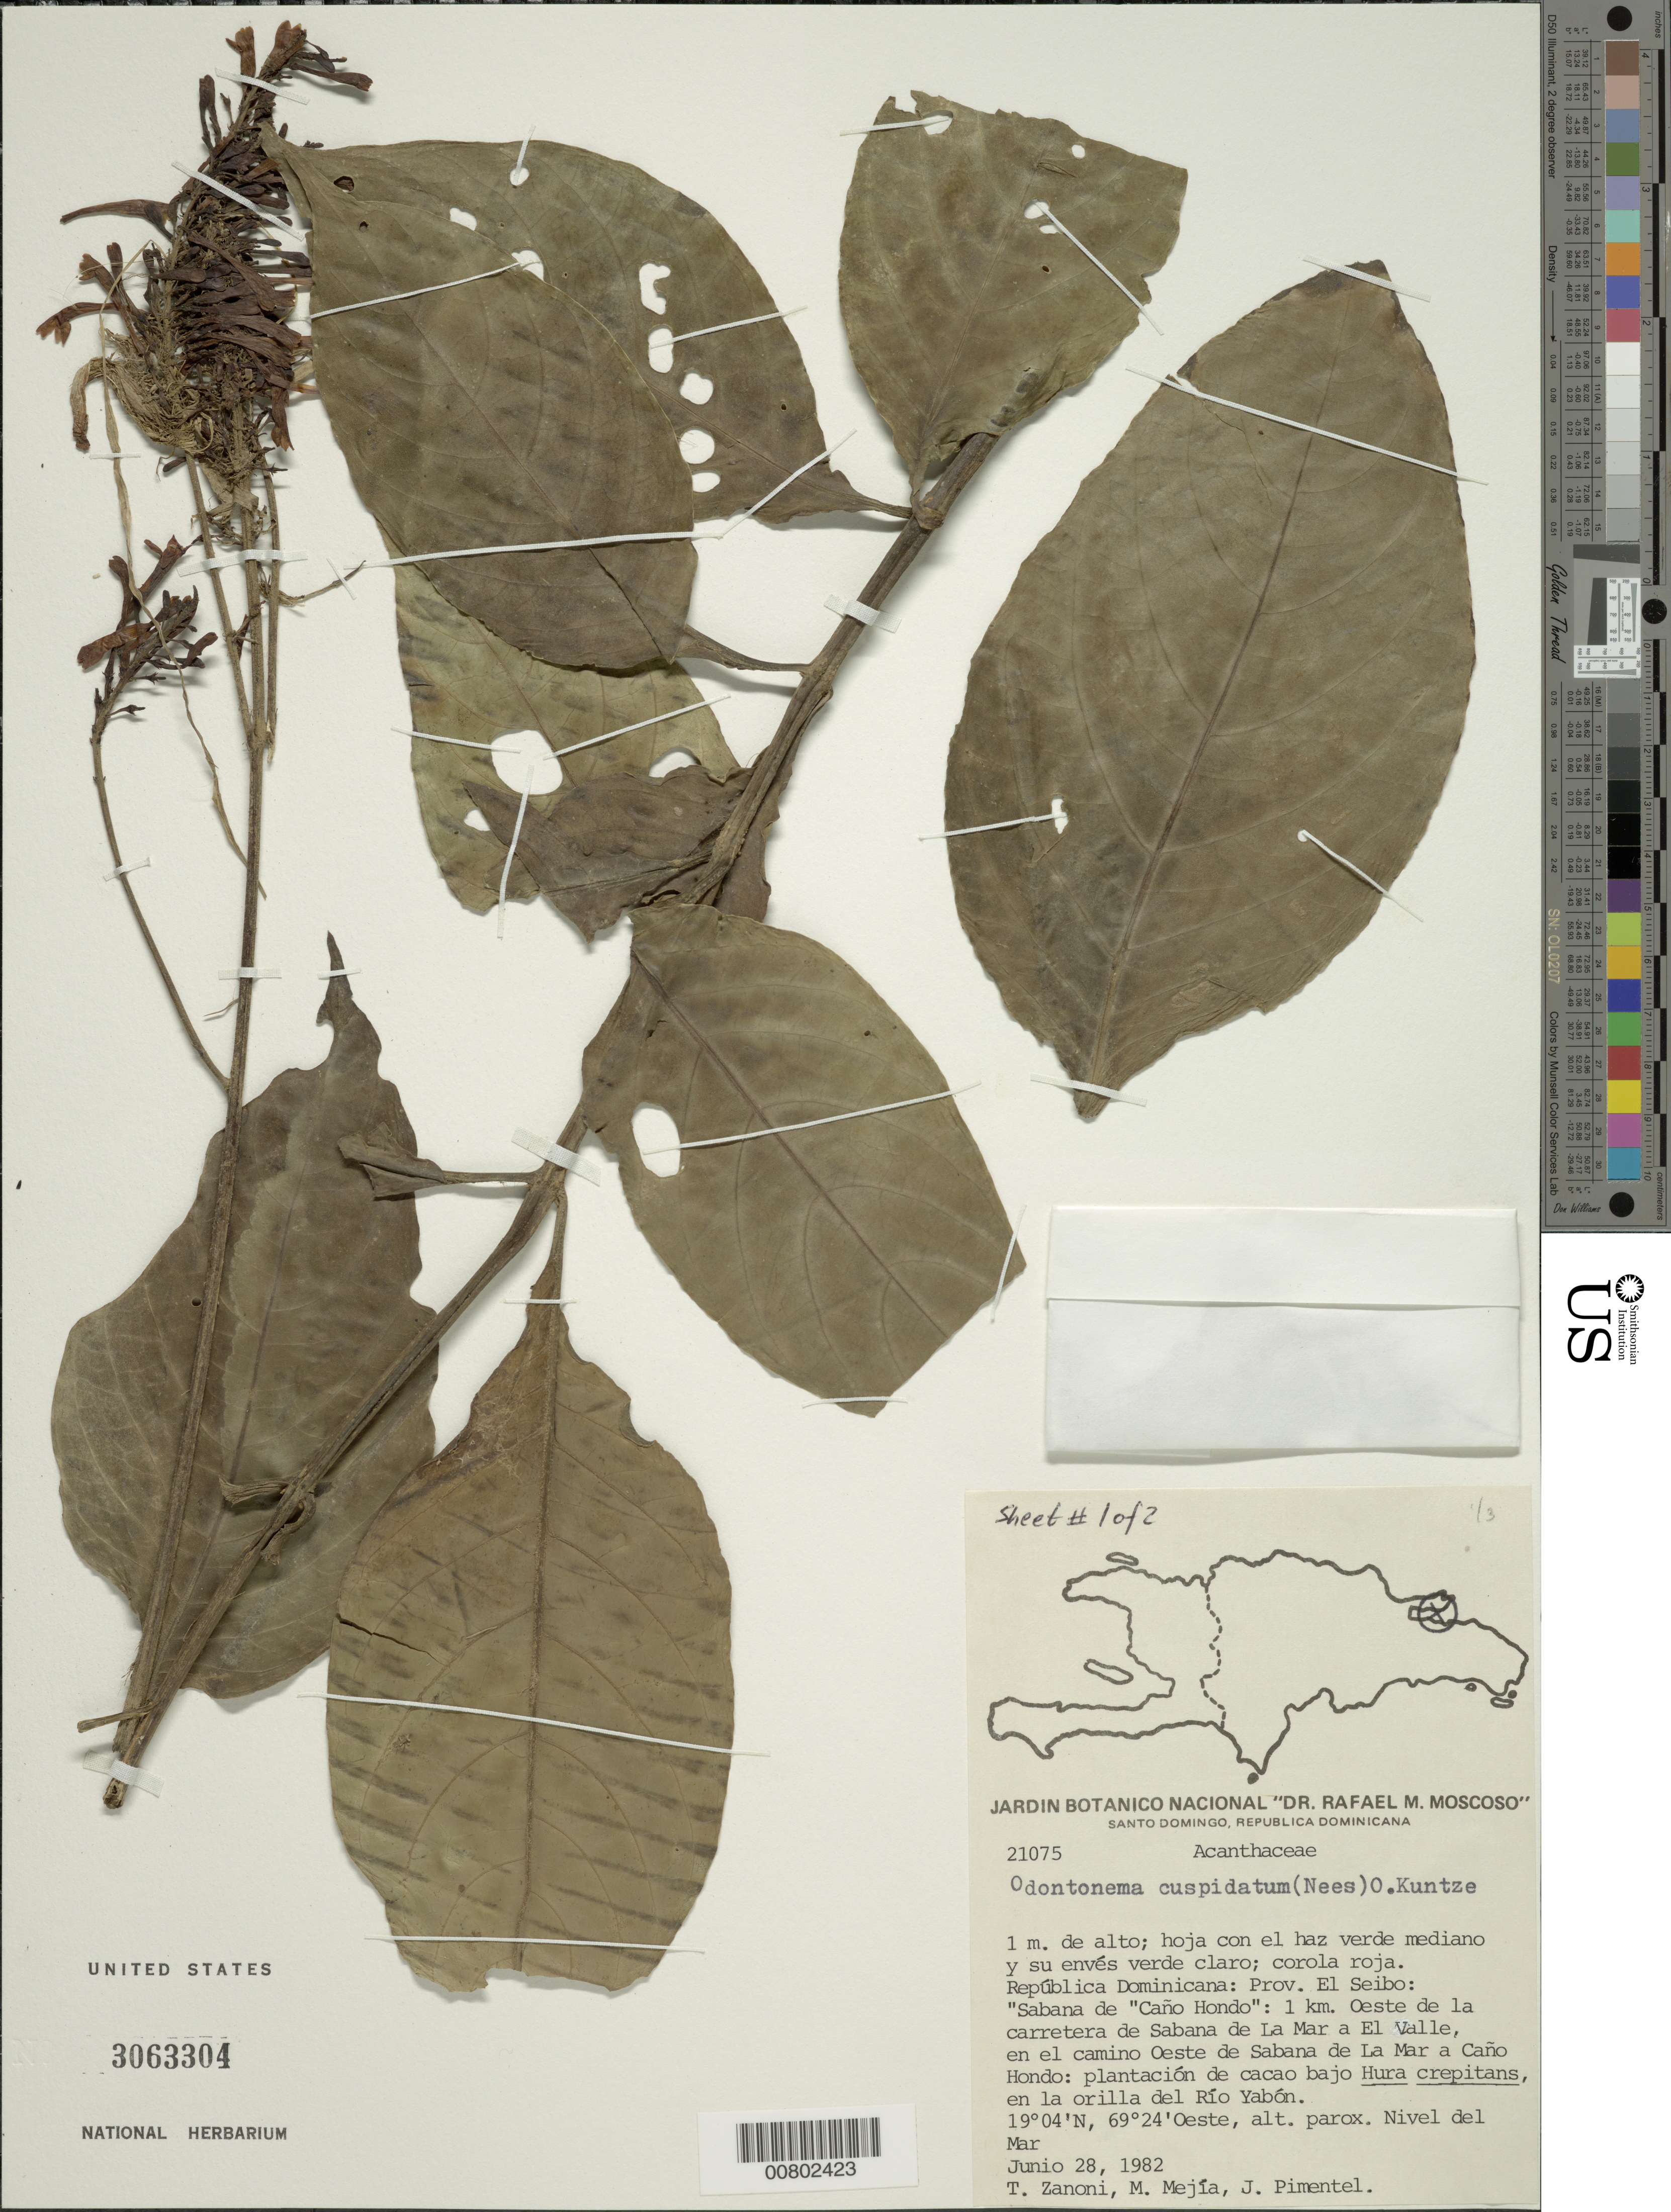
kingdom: Plantae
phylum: Tracheophyta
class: Magnoliopsida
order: Lamiales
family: Acanthaceae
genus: Odontonema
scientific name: Odontonema cuspidatum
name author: (Nees) Kuntze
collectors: T. A. Zanoni, M. Mejia & J. Pimentel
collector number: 21075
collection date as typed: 28 Jun 1982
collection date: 1982-06-28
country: Dominican Republic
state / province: El Seibo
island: Hispaniola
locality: Sabana de "Caño Hondo;" 1 km oeste de la carretera de Sabana de La Mar a El Valle, en el camino oeste de Sabana de La Mar a Caño Hondo, Río Yabón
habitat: Plantación de cacao bajo Hura creptians, en la orilla del rio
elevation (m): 0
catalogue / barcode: US 3063304